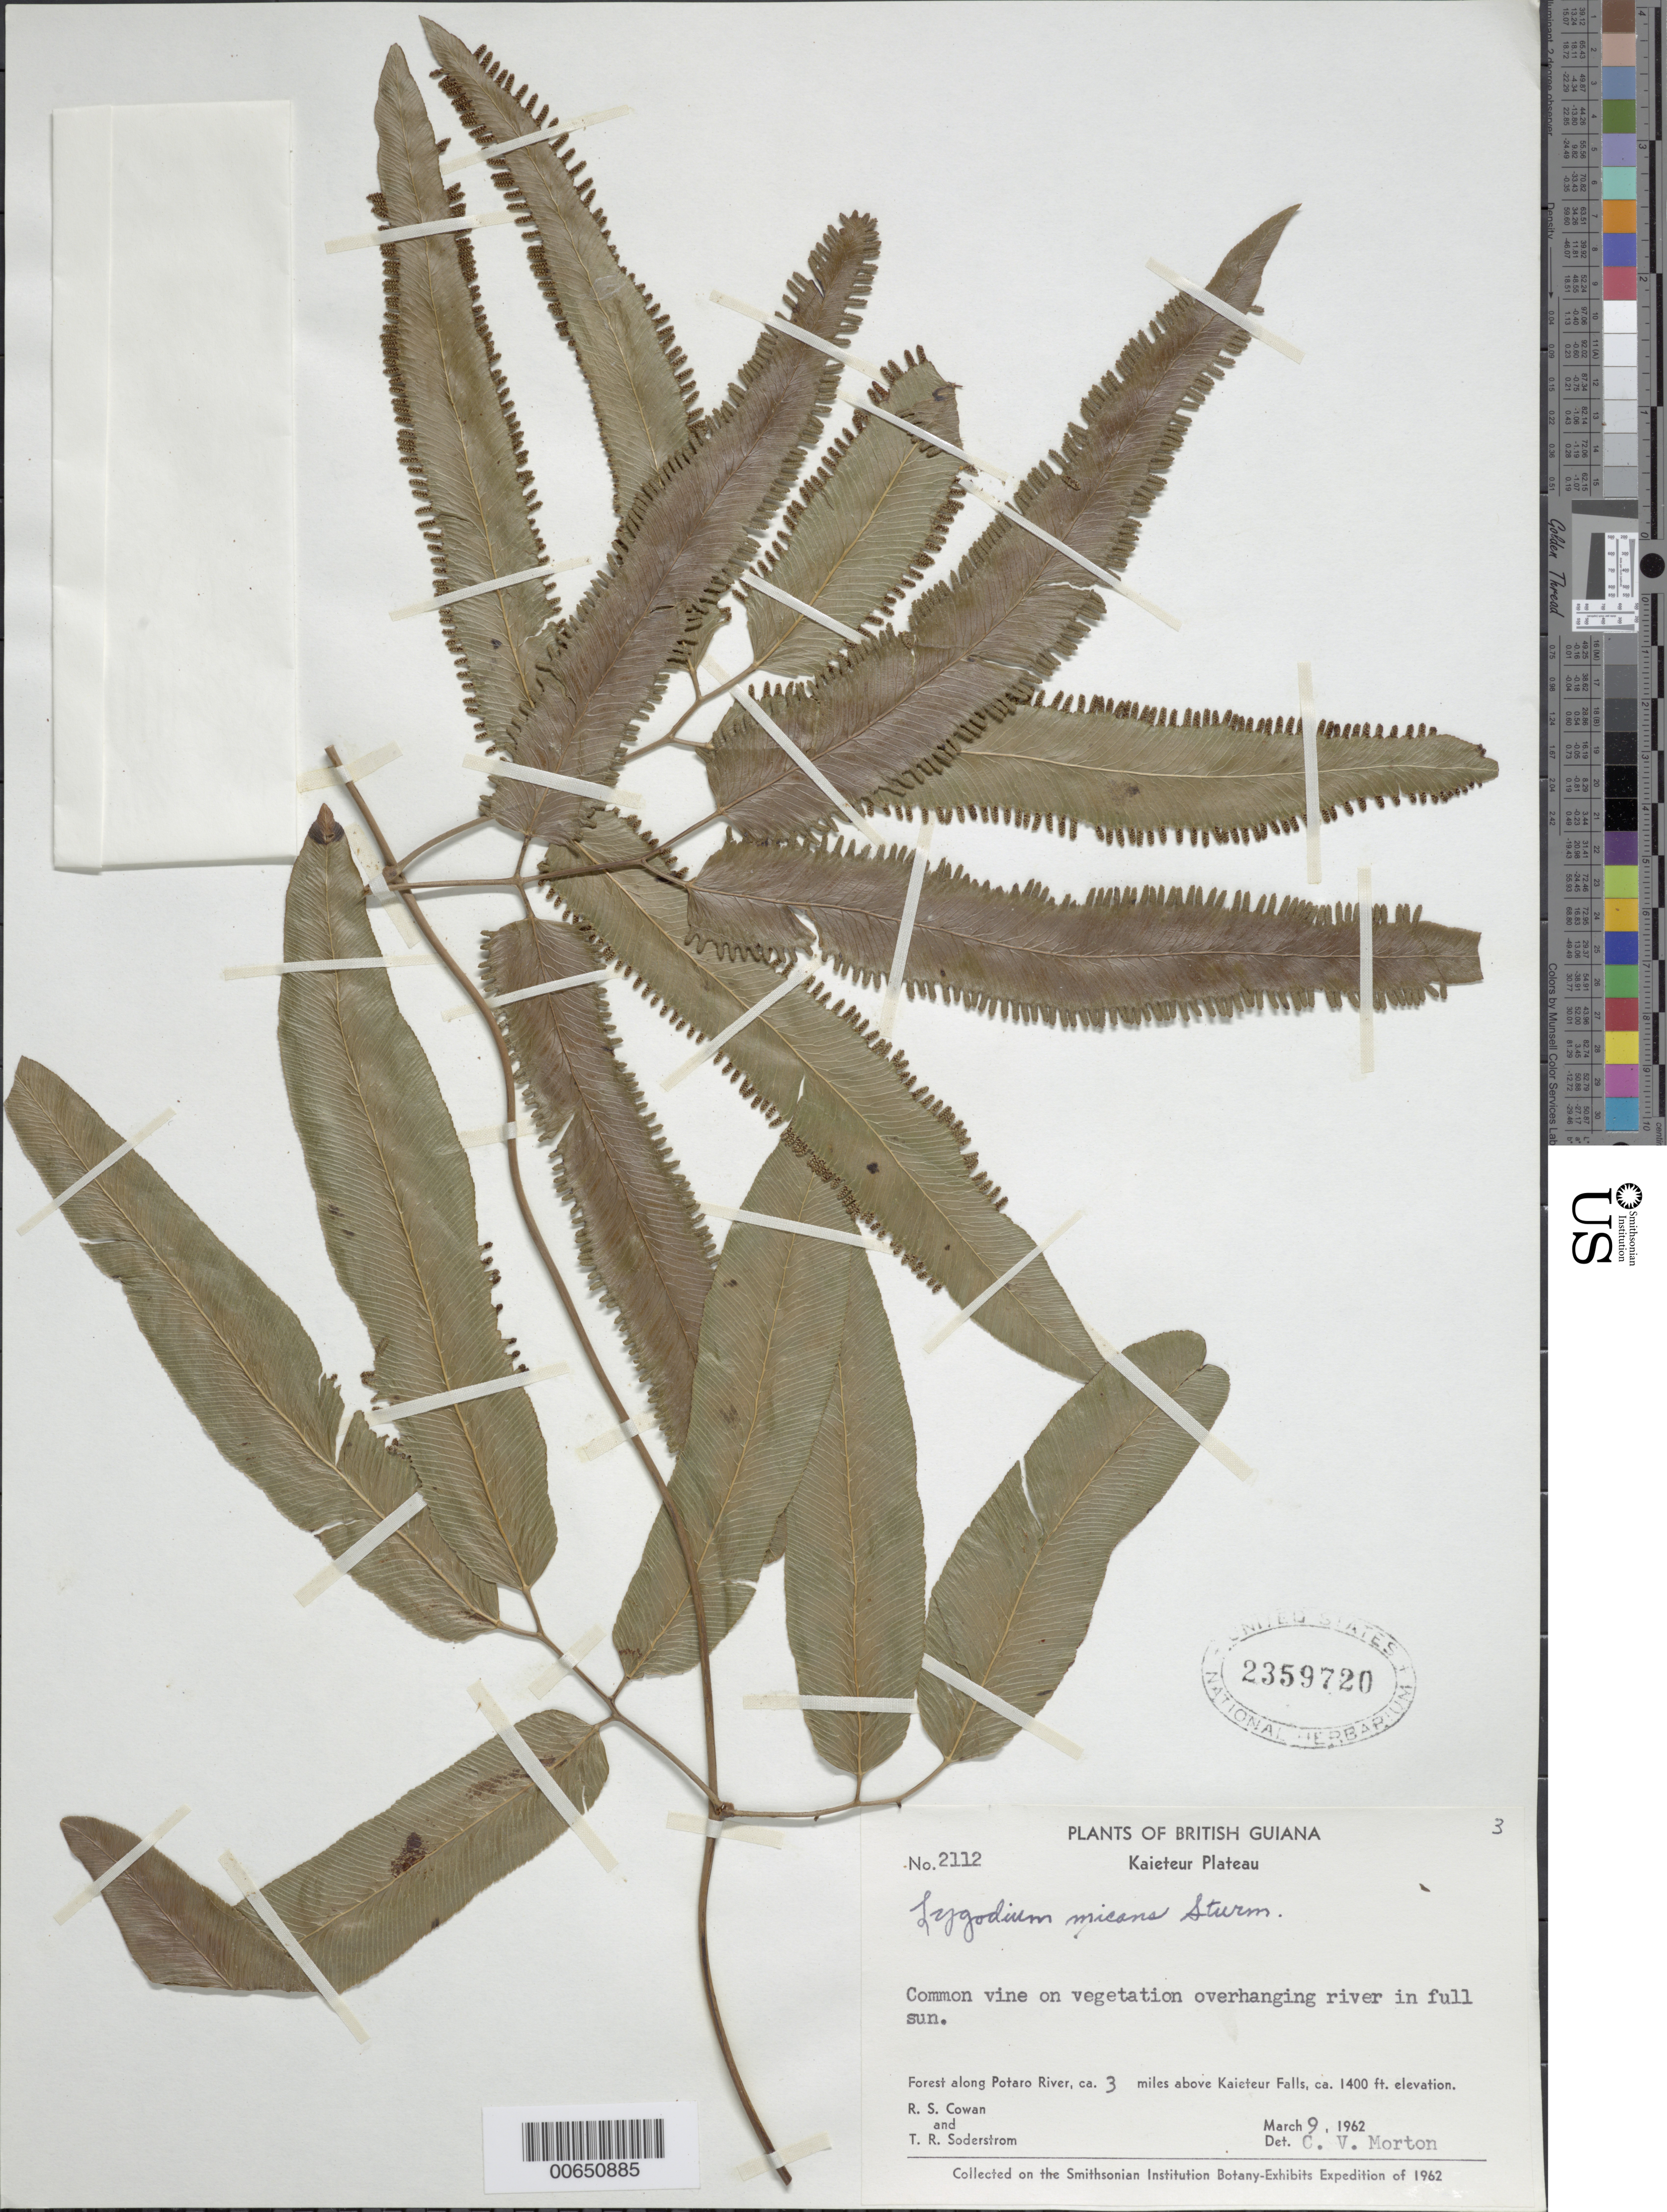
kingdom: Plantae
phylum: Tracheophyta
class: Polypodiopsida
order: Schizaeales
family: Lygodiaceae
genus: Lygodium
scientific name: Lygodium volubile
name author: Sw.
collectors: R. S. Cowan & T. R. Soderstrom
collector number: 2112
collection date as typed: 9-Mar-62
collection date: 1962-03-09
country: Guyana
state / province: Potaro-Siparuni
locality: Potaro River, ca. 3 mi. above Kaieteur Falls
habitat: Forest in full sun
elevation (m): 427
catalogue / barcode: US 2359720